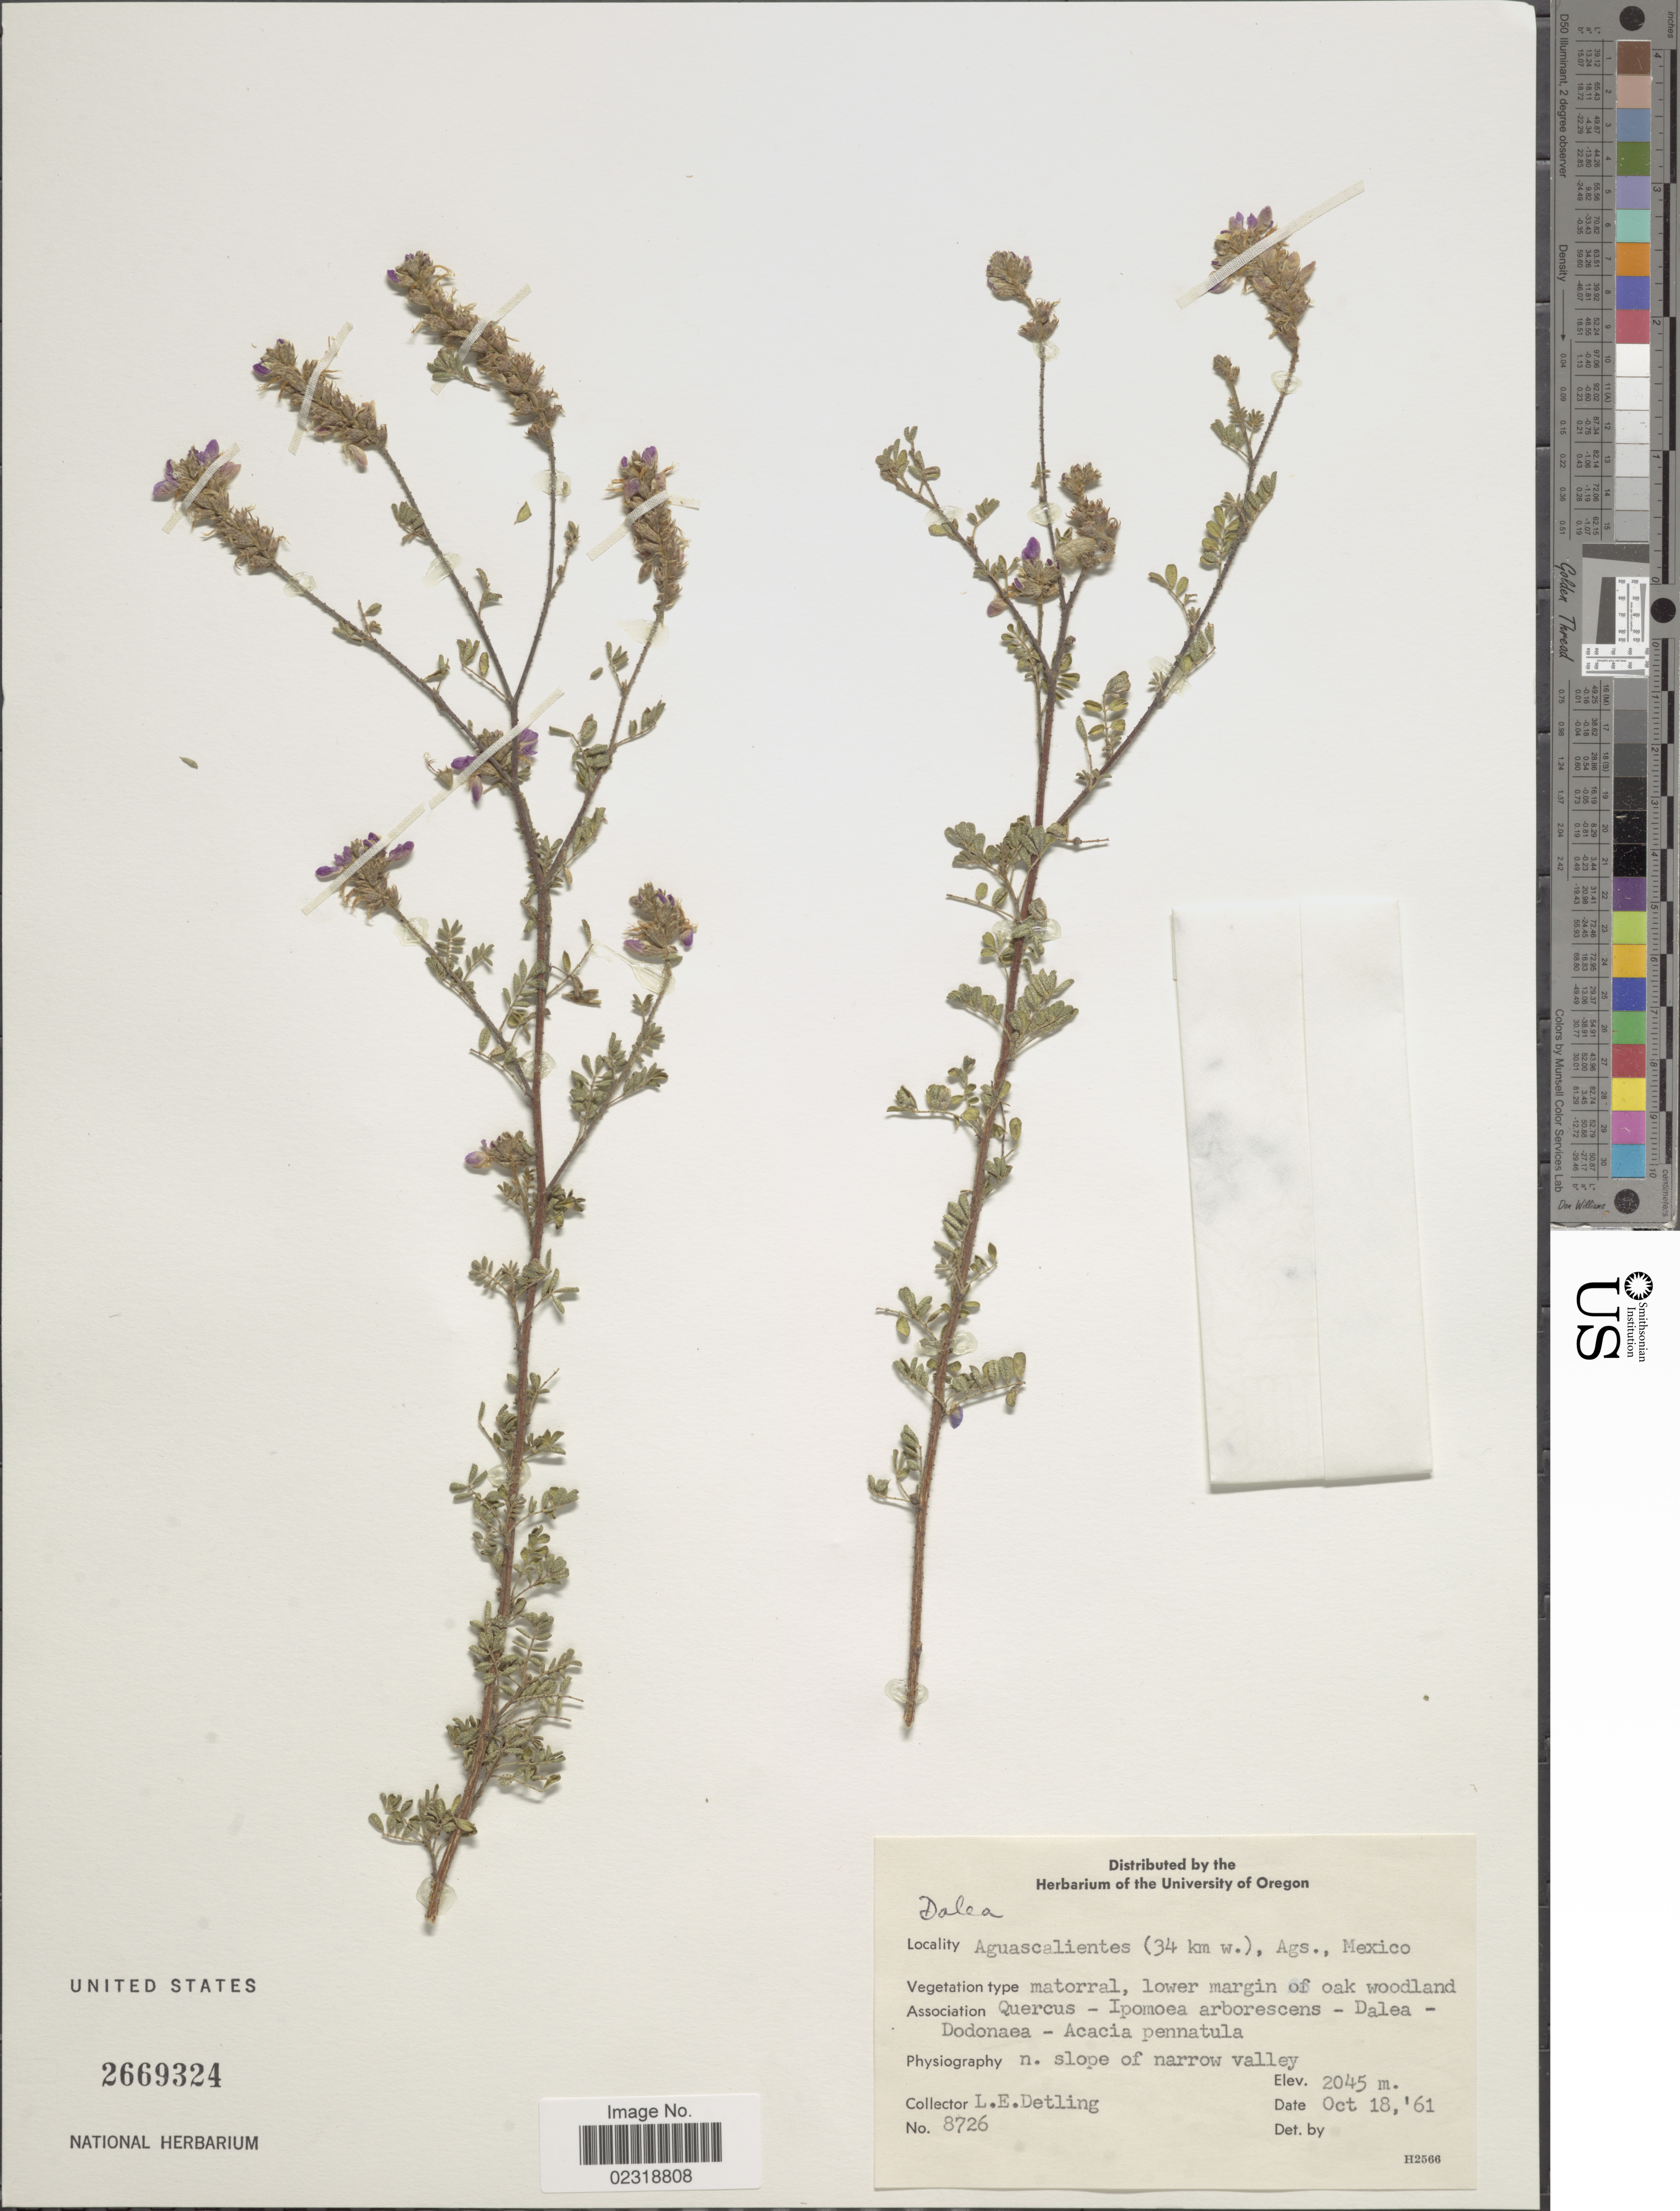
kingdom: Plantae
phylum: Tracheophyta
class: Magnoliopsida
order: Fabales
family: Fabaceae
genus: Dalea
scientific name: Dalea bicolor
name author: Humb. & Bonpl. ex Willd.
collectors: L. E. Detling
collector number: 8726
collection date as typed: Transcribed d/m/y: 18/10/61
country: Mexico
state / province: Aguascalientes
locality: Aguascalientes (34 km w.), Ags., matorral, lower margin of oak woodland, n. slope of narrow valley.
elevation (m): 2045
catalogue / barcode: US 2669324